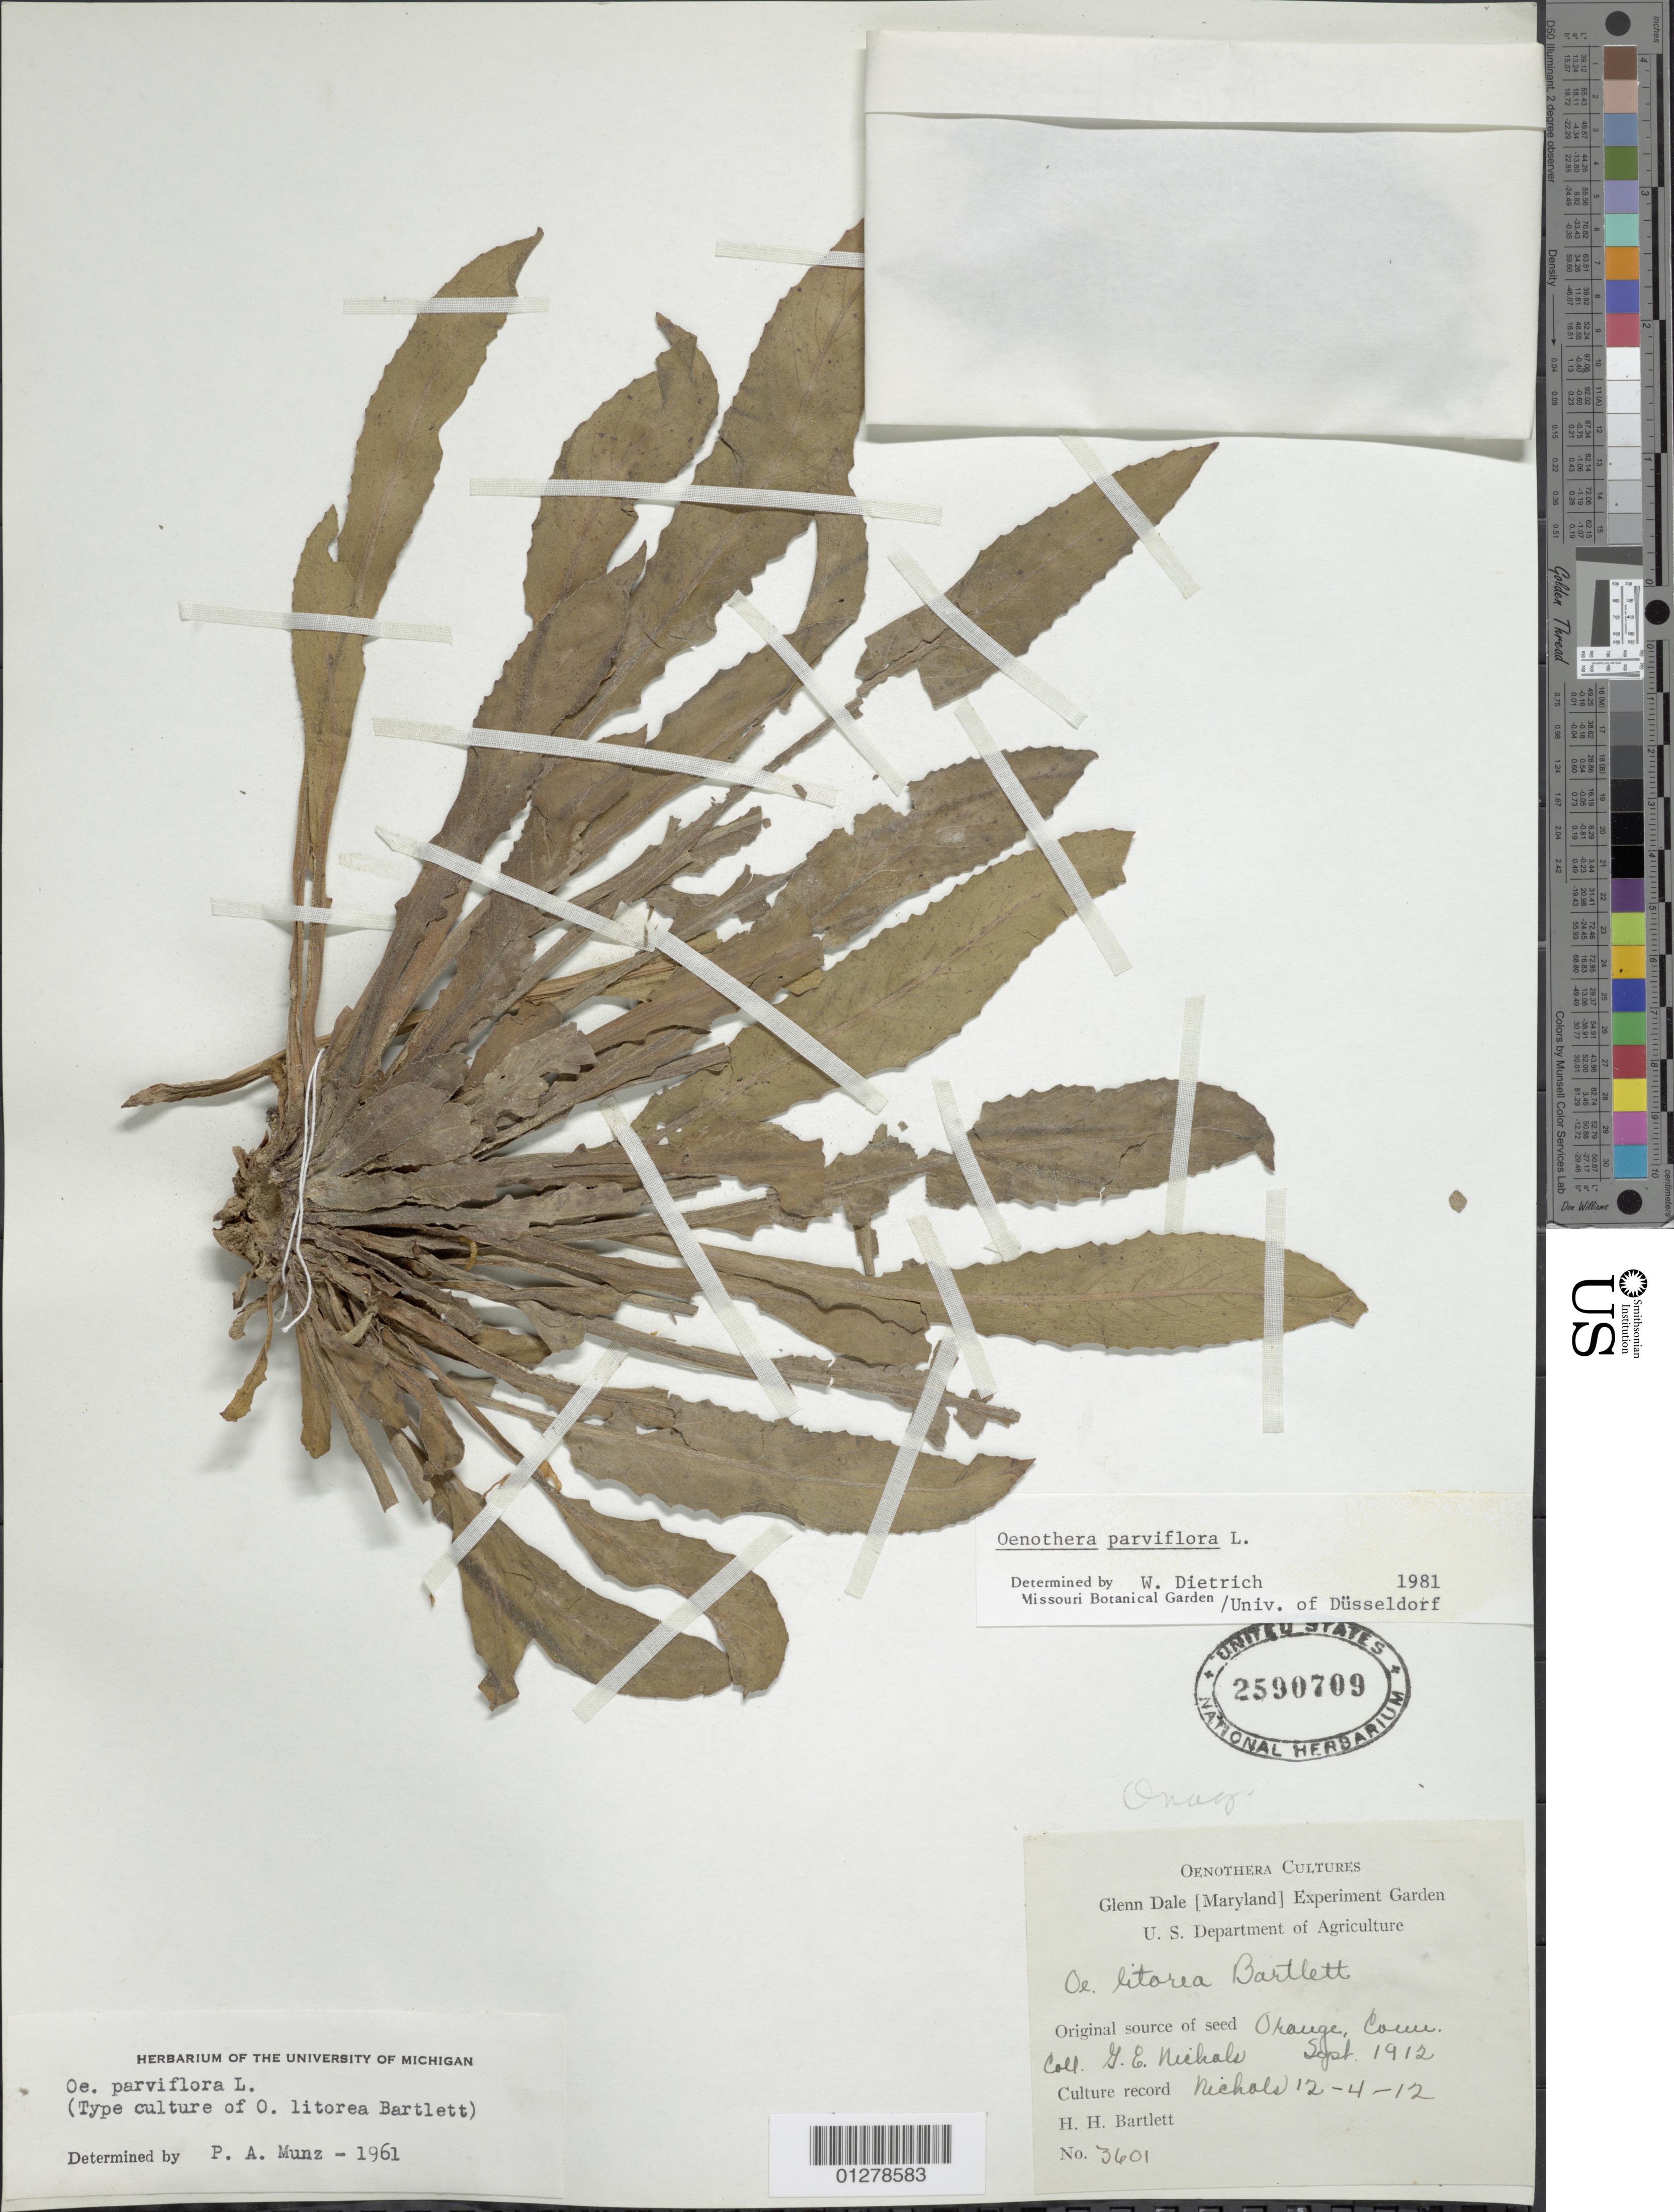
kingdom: Plantae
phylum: Tracheophyta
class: Magnoliopsida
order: Myrtales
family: Onagraceae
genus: Oenothera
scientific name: Oenothera parviflora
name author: L.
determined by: Munz, Philip A.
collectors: H. H. Bartlett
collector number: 3601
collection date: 1912-09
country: United States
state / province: Maryland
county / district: Prince George's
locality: Glen Dale [Maryland] Experiment Garden, US Department of Agriculture.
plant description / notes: Original source of seed collected by G. E. Nichols, Sep1912. Culture record Nichols 12-4-12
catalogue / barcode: US 2590709